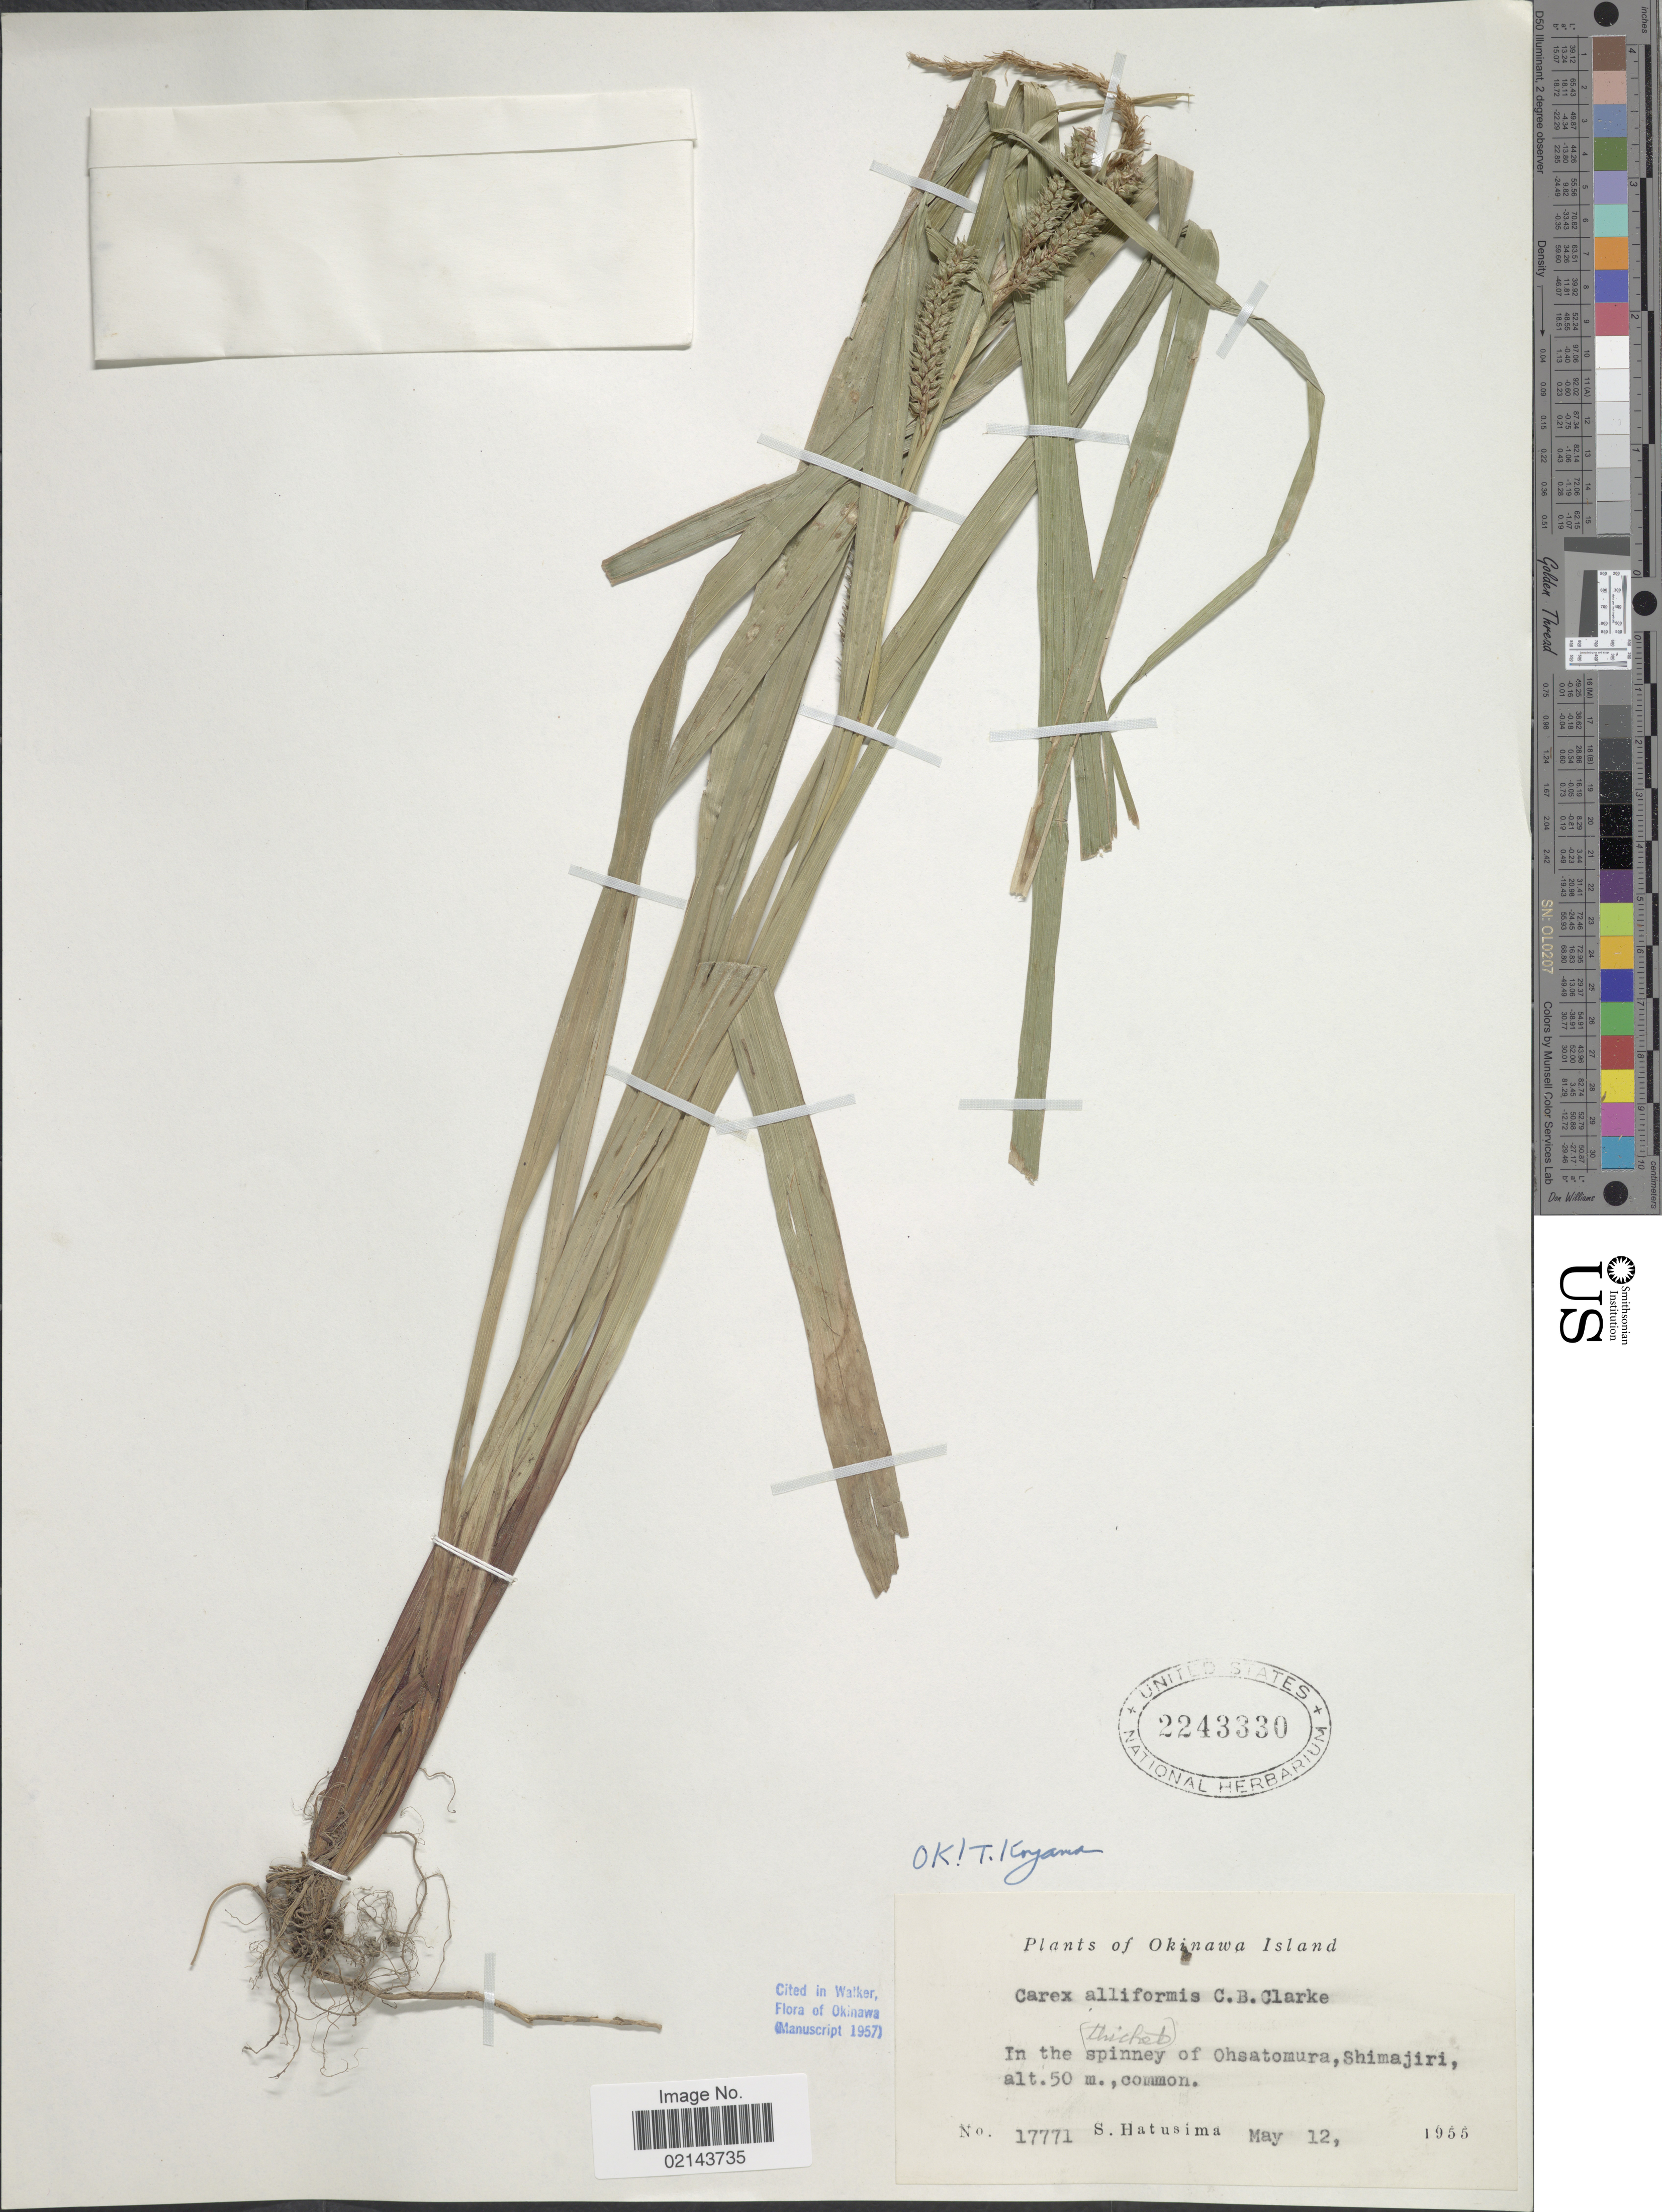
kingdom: Plantae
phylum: Tracheophyta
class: Liliopsida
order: Poales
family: Cyperaceae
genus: Carex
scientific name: Carex alliiformis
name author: C.B. Clarke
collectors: S. Hatusima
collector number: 17771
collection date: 1955-05-12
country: Japan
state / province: Okinawa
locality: Ohsatomura, Shimajiri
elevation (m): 50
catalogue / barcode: US 2243330